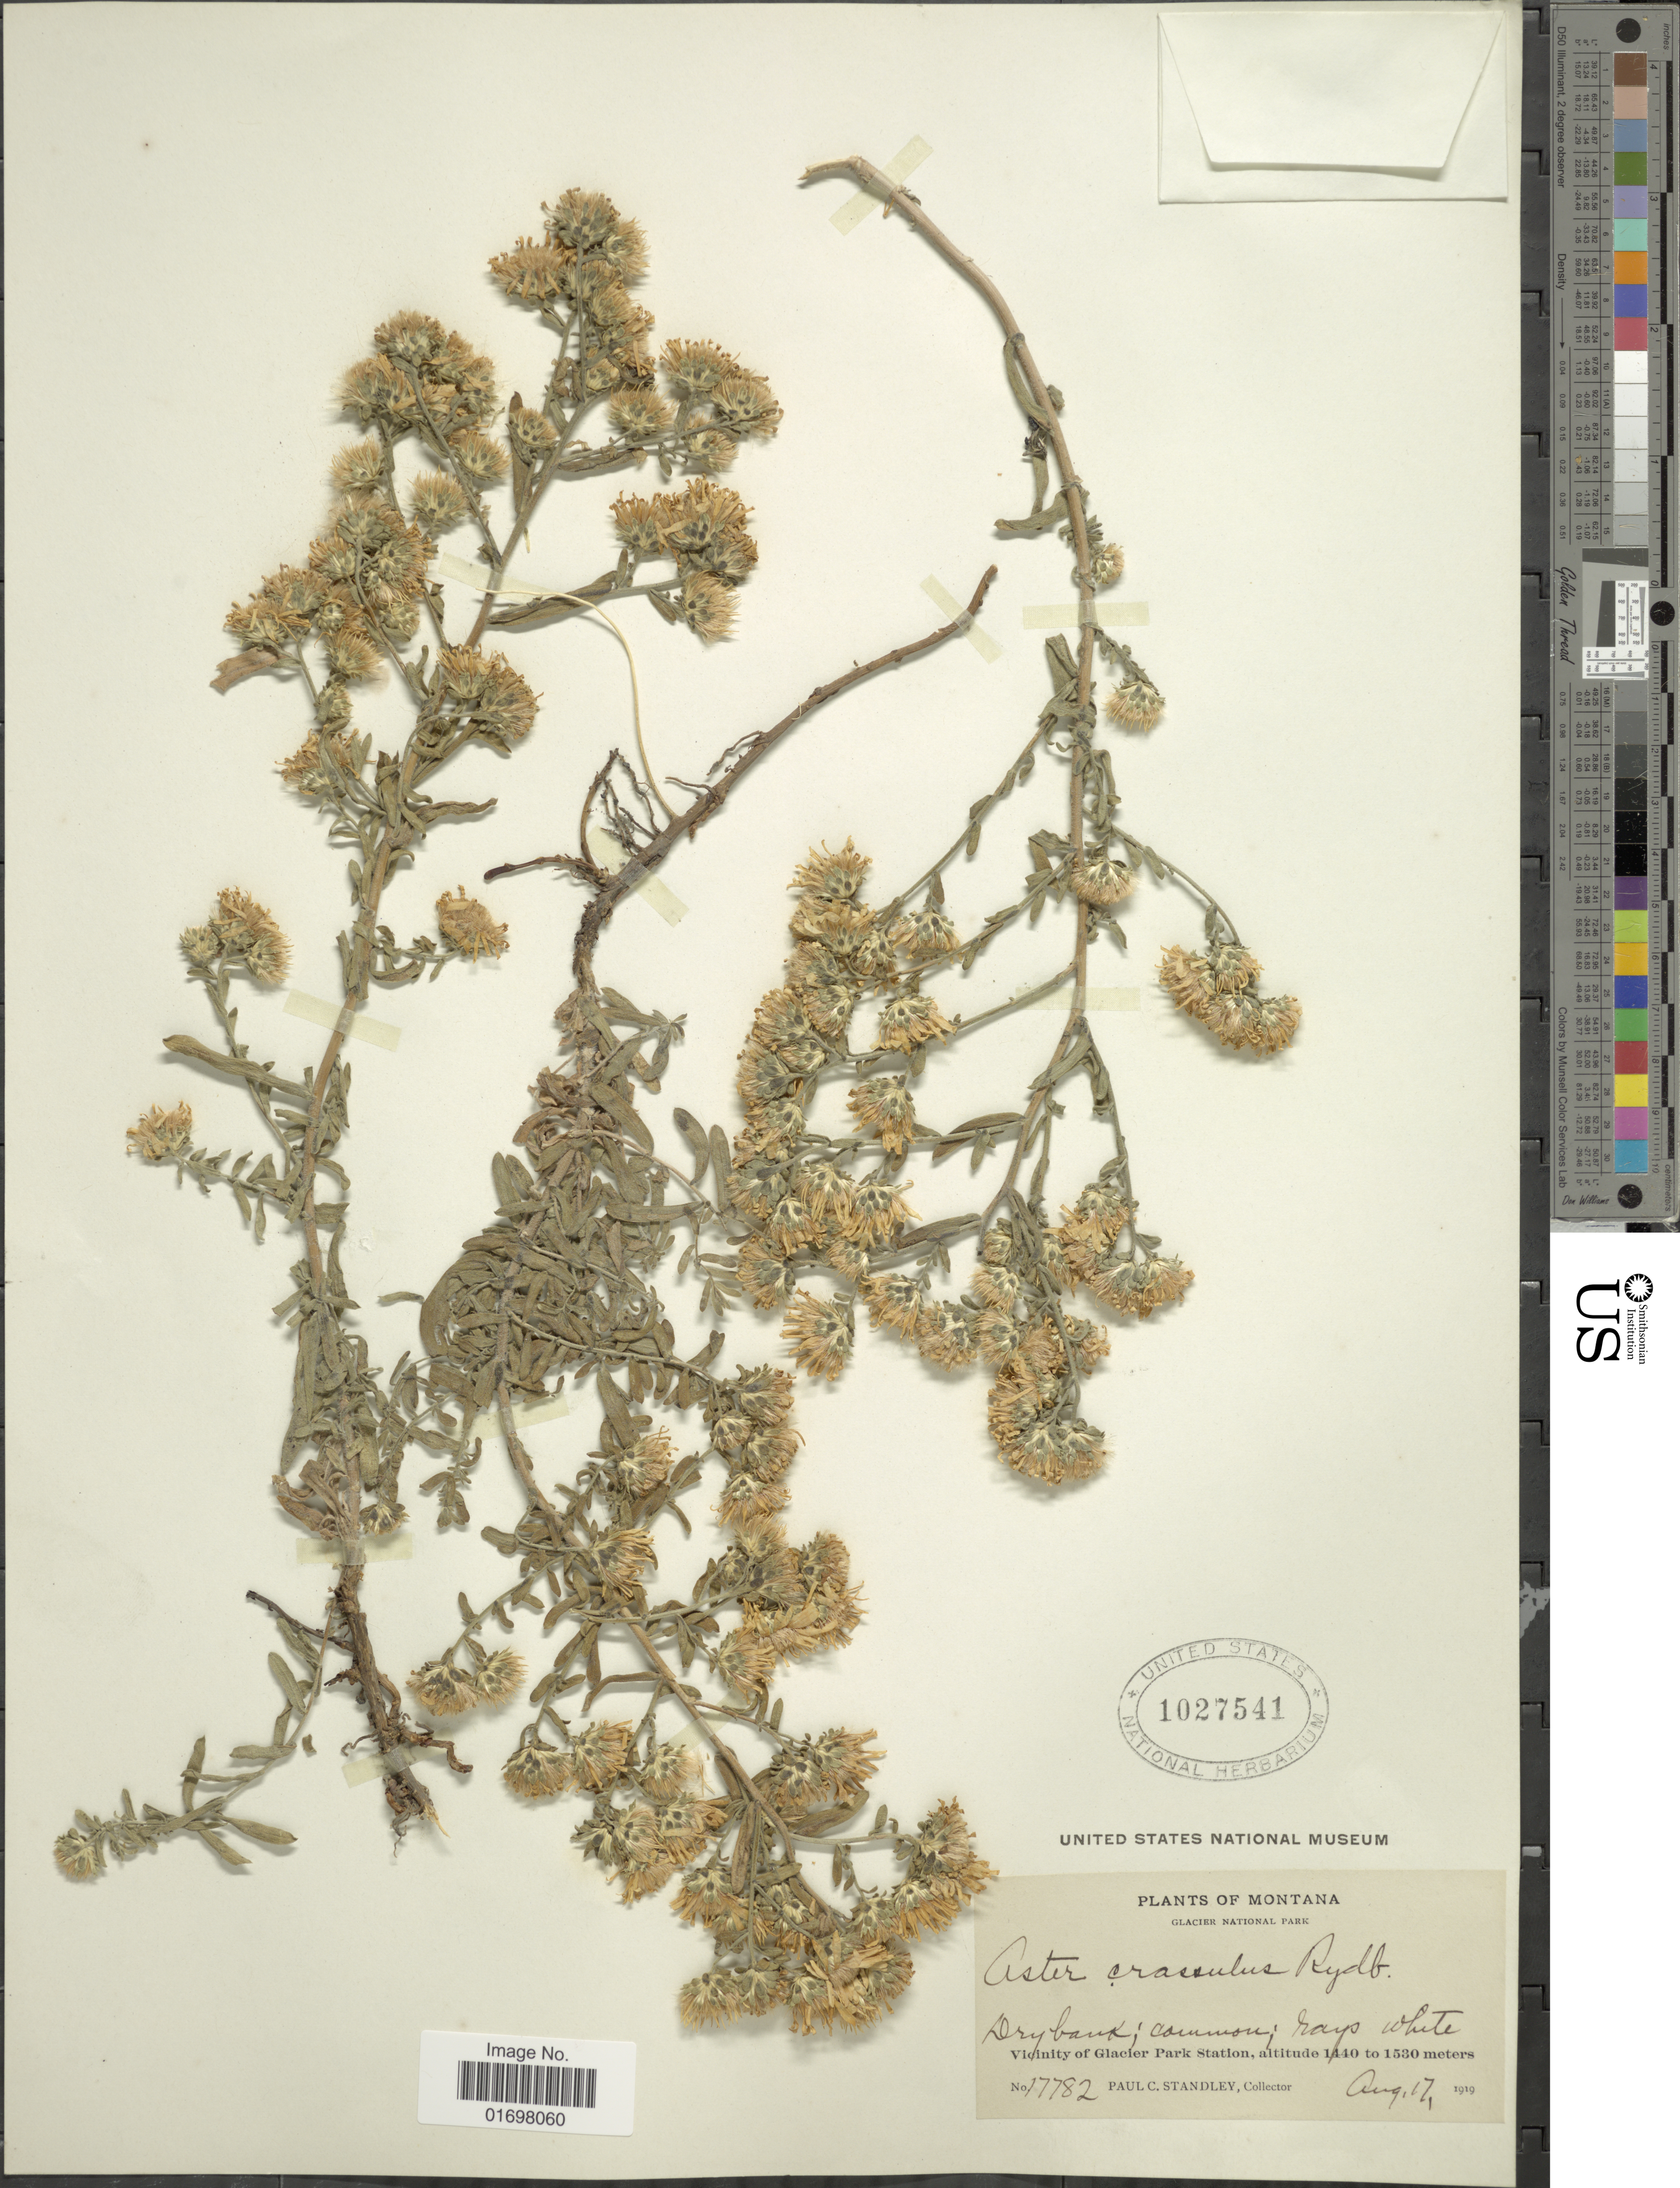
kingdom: Plantae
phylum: Tracheophyta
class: Magnoliopsida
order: Asterales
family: Asteraceae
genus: Symphyotrichum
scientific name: Symphyotrichum falcatum var. commutatum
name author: (Torr. & A. Gray) G.L. Nesom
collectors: P. C. Standley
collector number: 17782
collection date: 1919-08-17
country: United States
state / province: Montana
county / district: Glacier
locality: Glacier National Park, Vicinity of Glacier Park Station.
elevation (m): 1440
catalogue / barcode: US 1027541